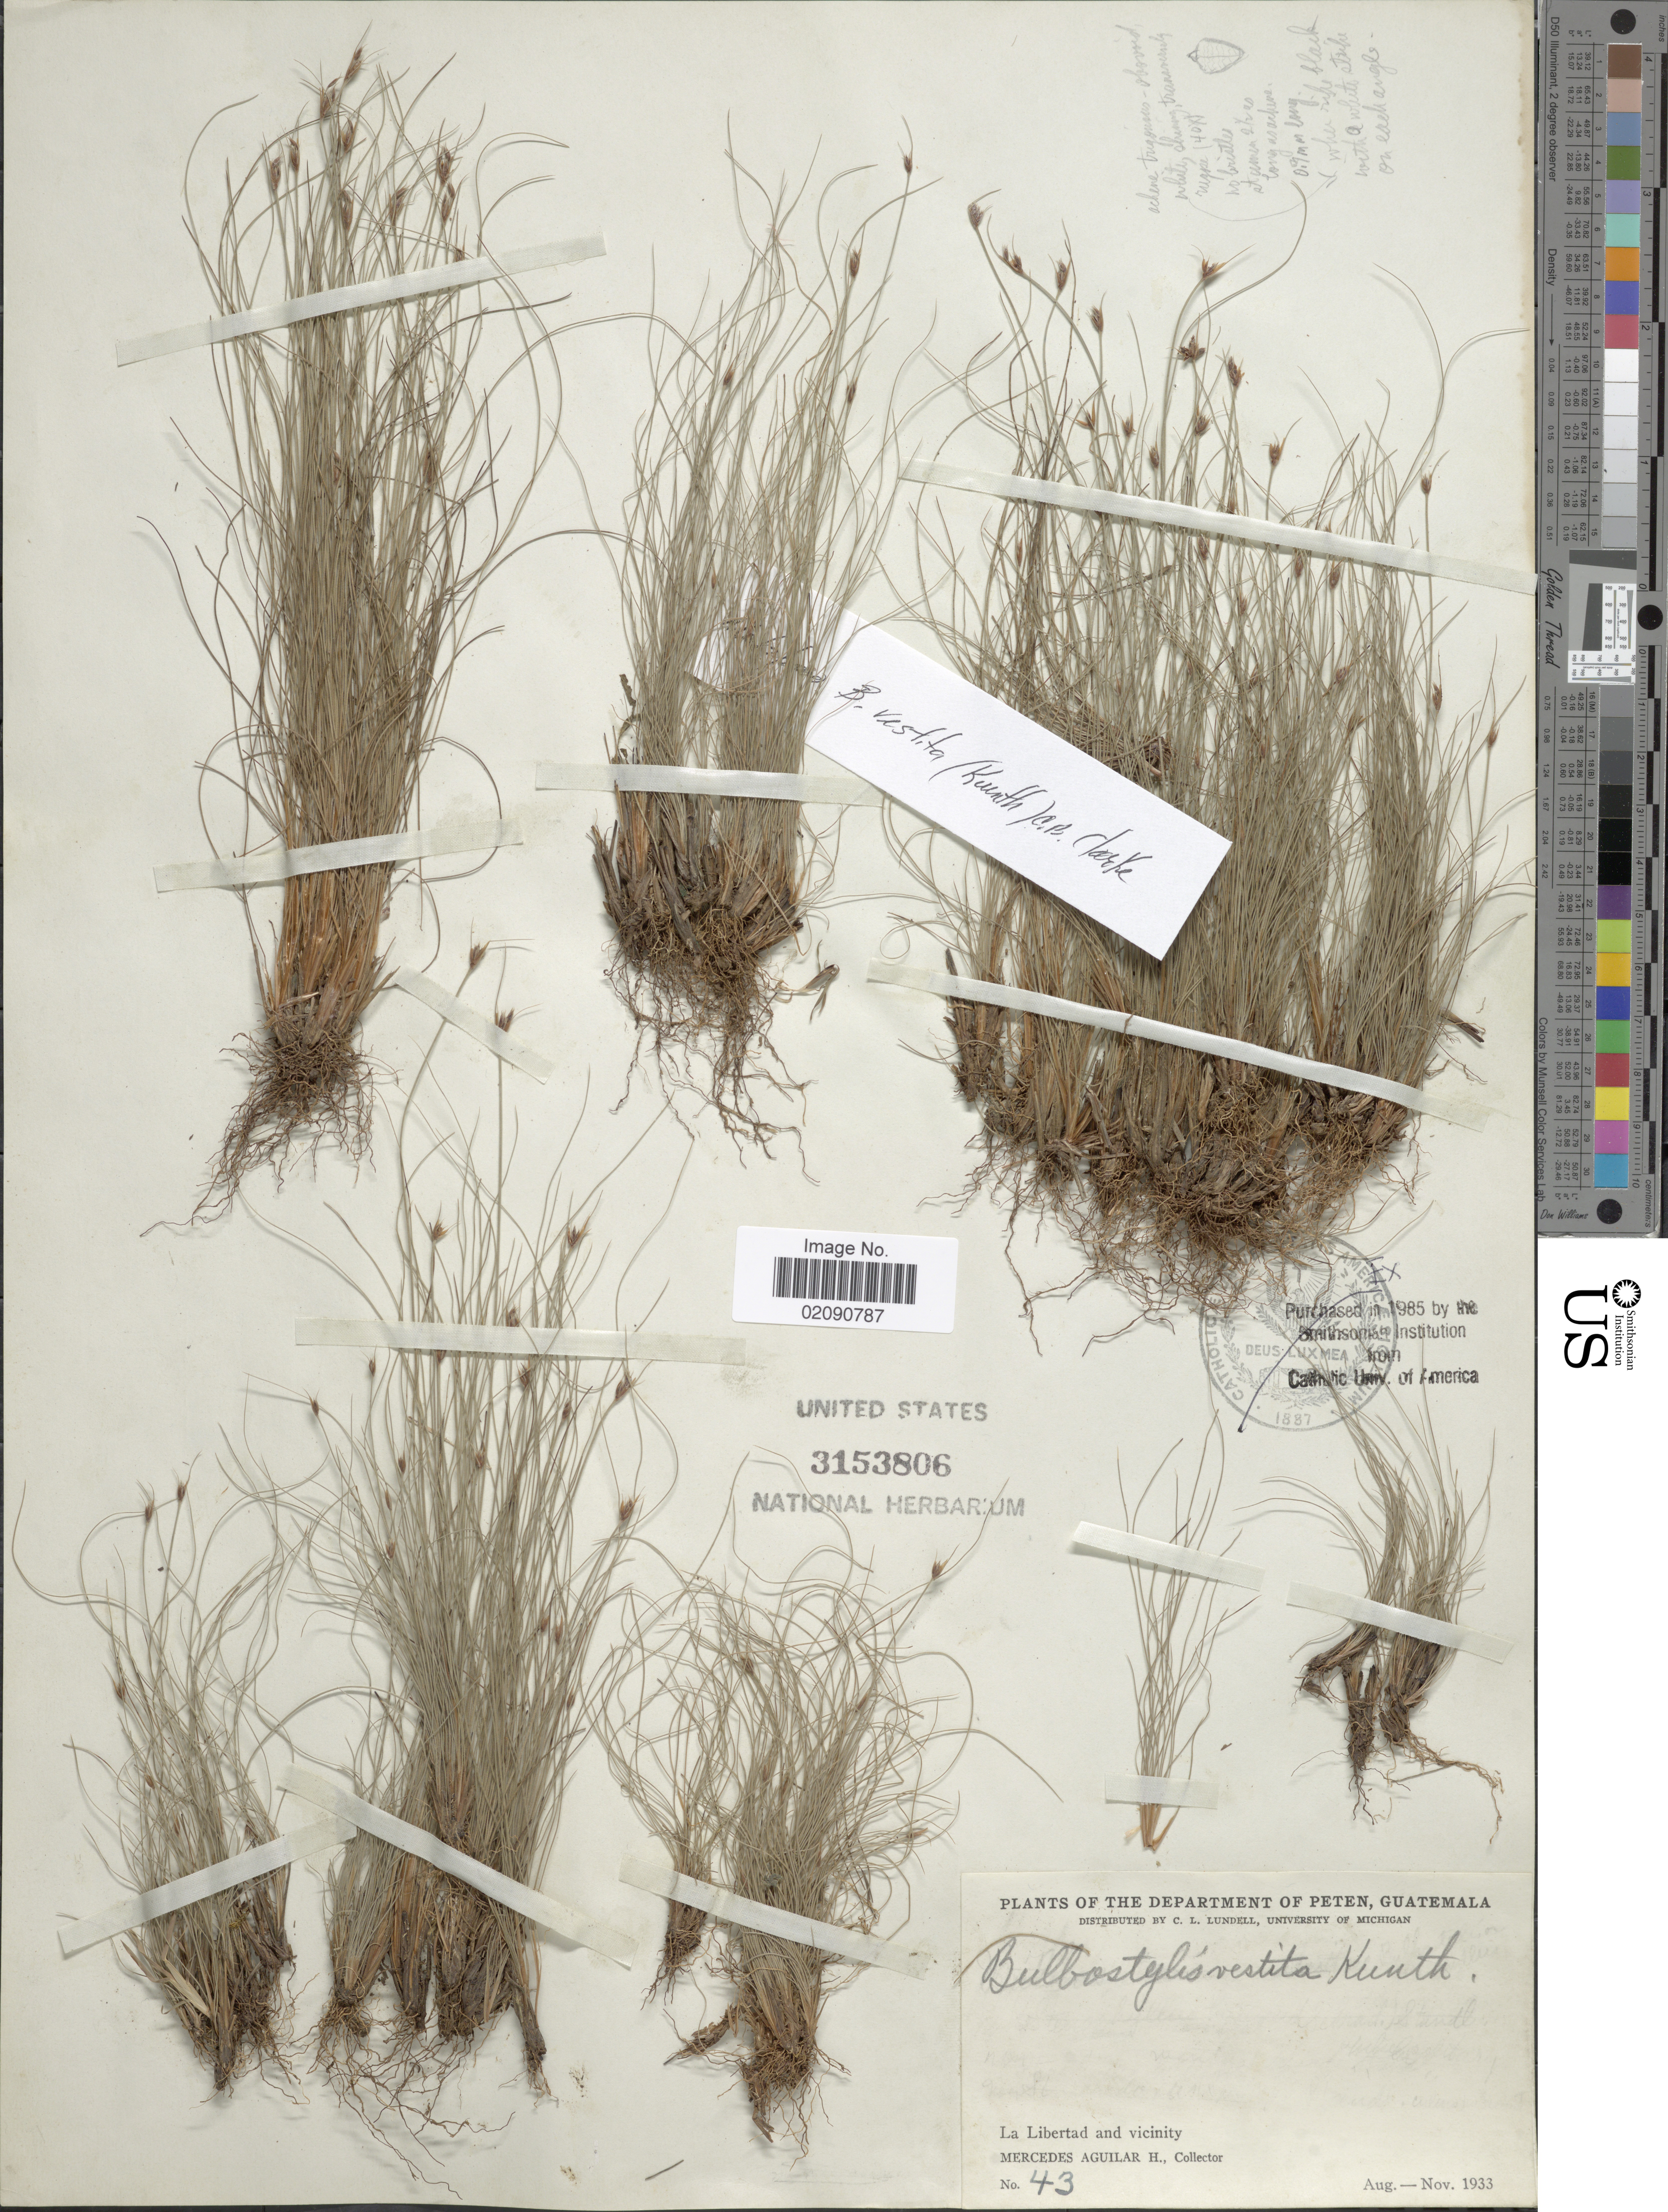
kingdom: Plantae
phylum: Tracheophyta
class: Liliopsida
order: Poales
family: Cyperaceae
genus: Bulbostylis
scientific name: Bulbostylis vestita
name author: (Kunth) C.B. Clarke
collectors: M. Aguilar H.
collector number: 43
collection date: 1933-08/1933-11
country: Guatemala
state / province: El Petén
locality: Department of Peten. La Libertad and vicinity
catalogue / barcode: US 3153806